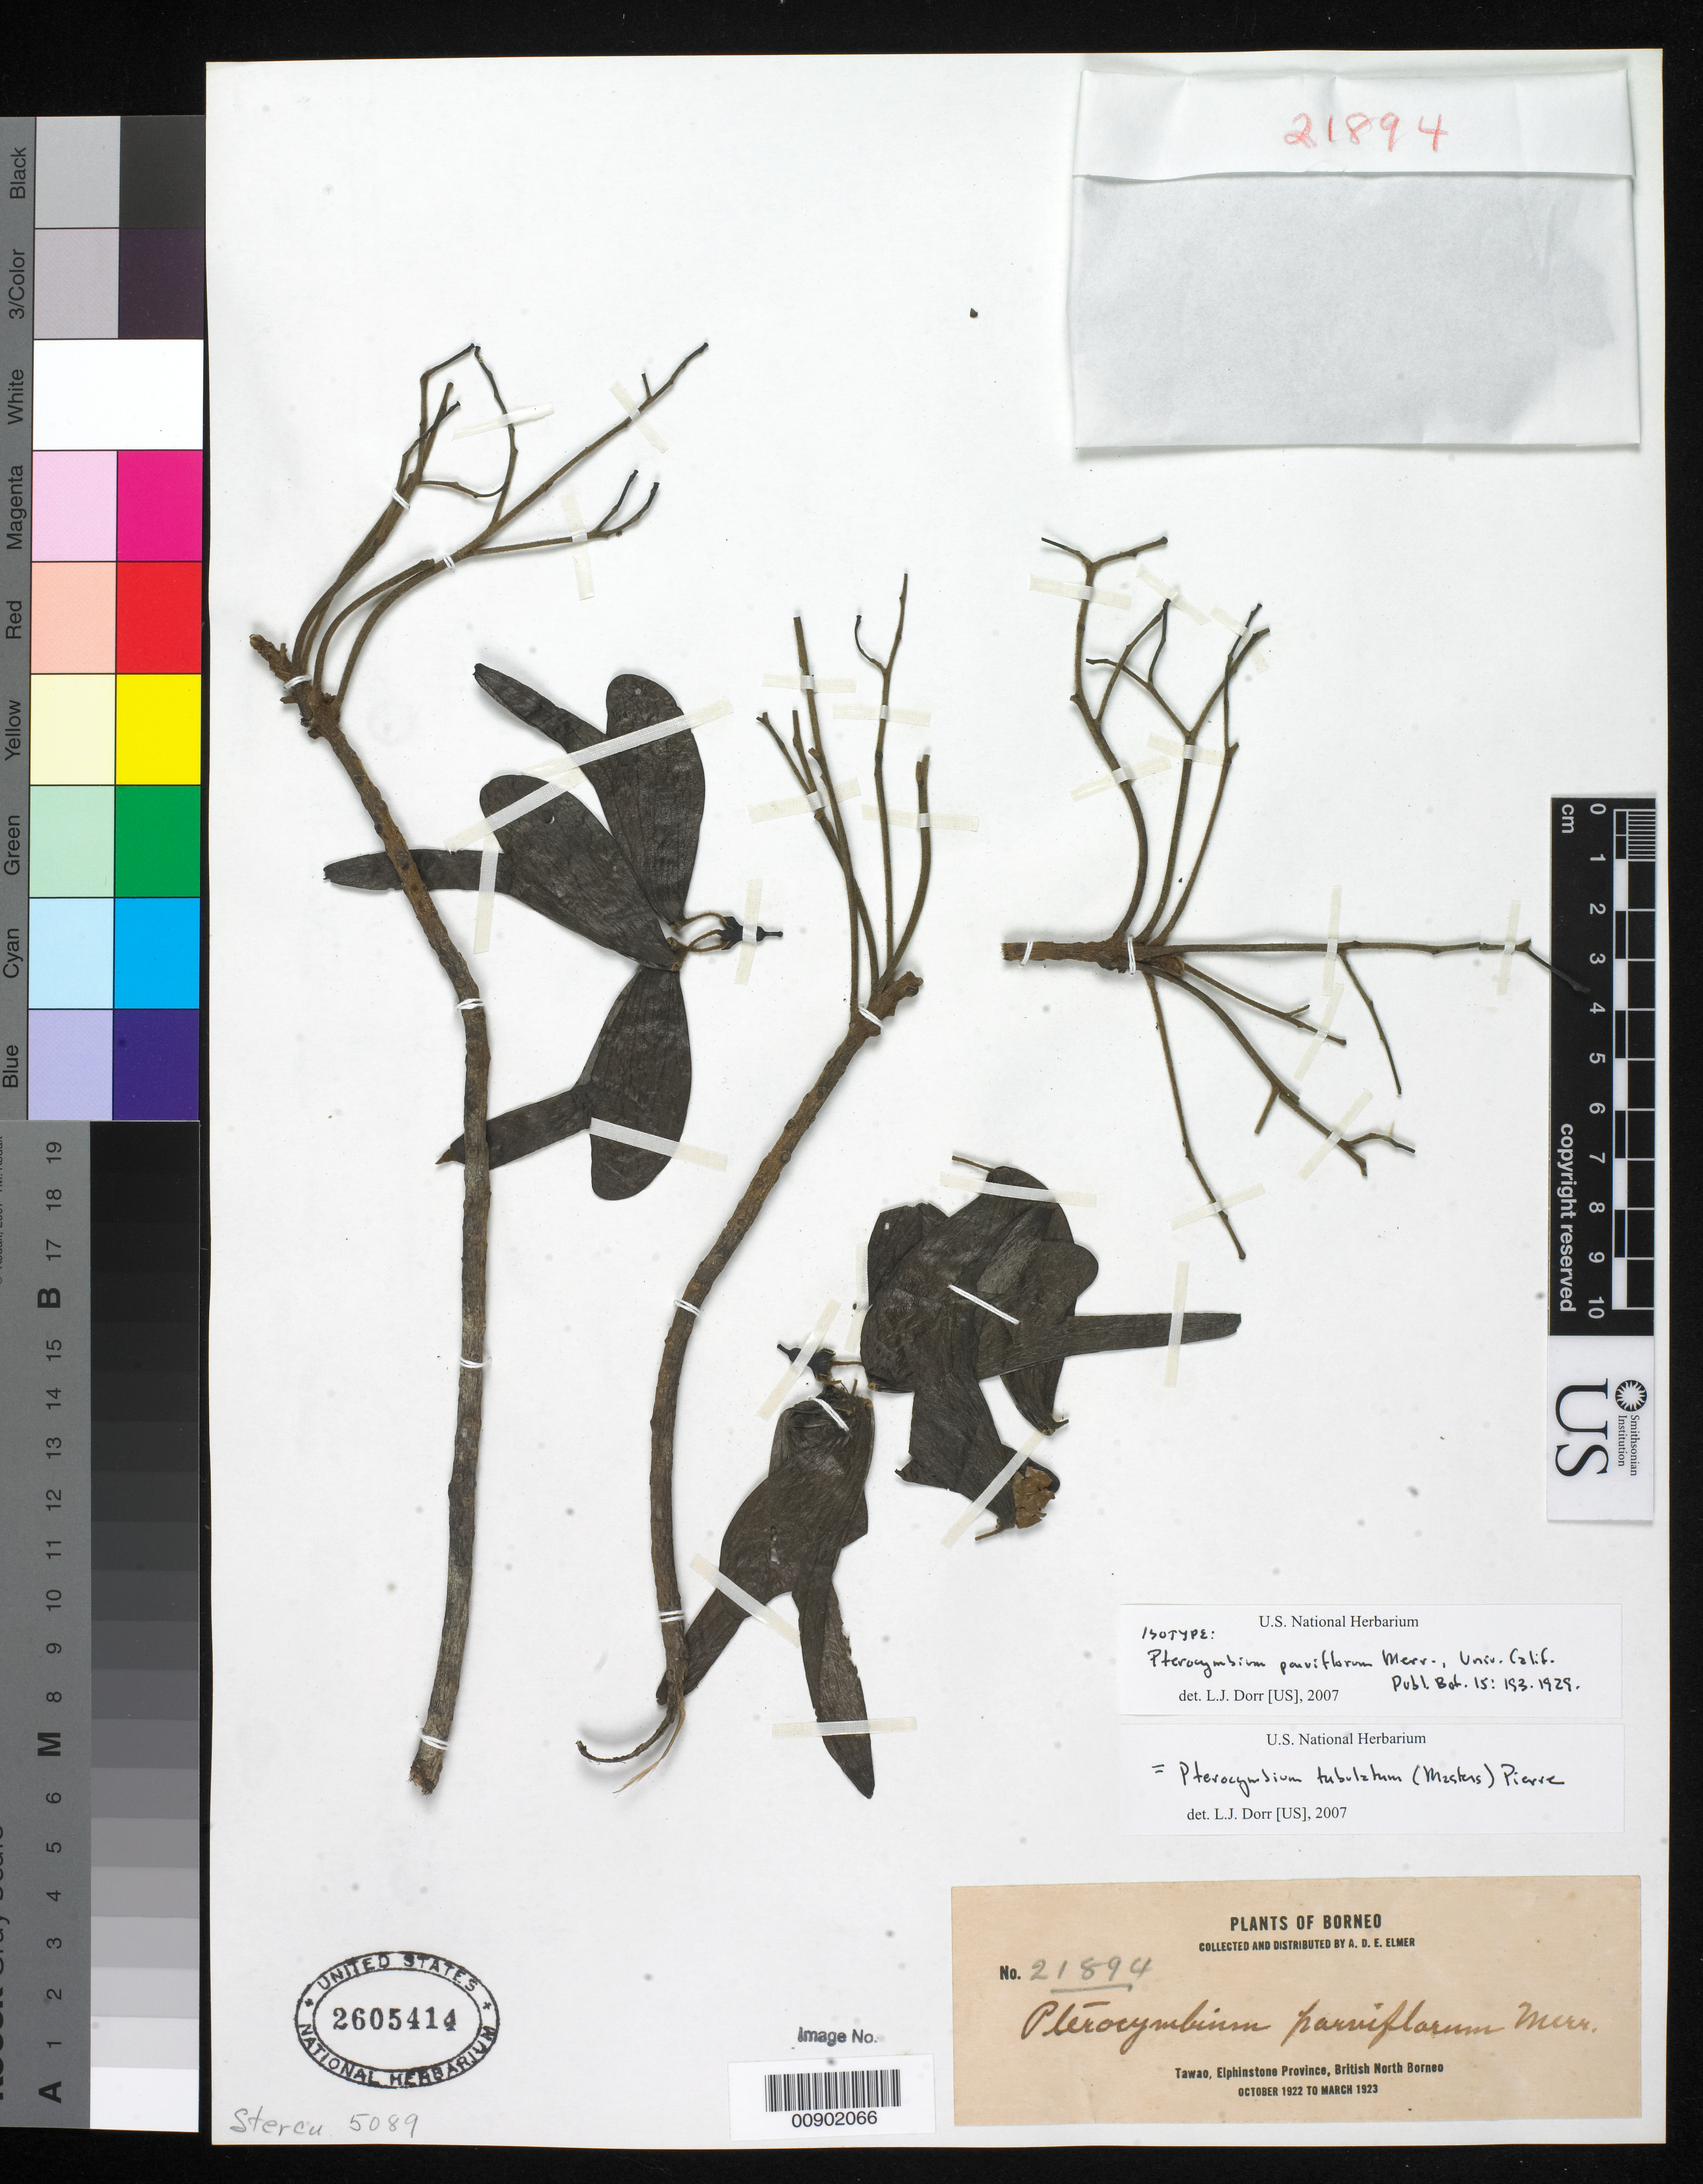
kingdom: Plantae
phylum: Tracheophyta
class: Magnoliopsida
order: Malvales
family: Malvaceae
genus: Pterocymbium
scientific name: Pterocymbium parviflorum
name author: Merr.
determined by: Dorr, L. J., (BOT), Smithsonian Institution - National Museum of Natural History (UNITED STATES)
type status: Isotype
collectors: A. D. E. Elmer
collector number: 21894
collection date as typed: Oct 1922 to -- Mar 1923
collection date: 1922-10/1923-03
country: Malaysia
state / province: Sabah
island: Borneo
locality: Tawao, Elphinstone Province, British North Borneo.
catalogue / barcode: US 2605414